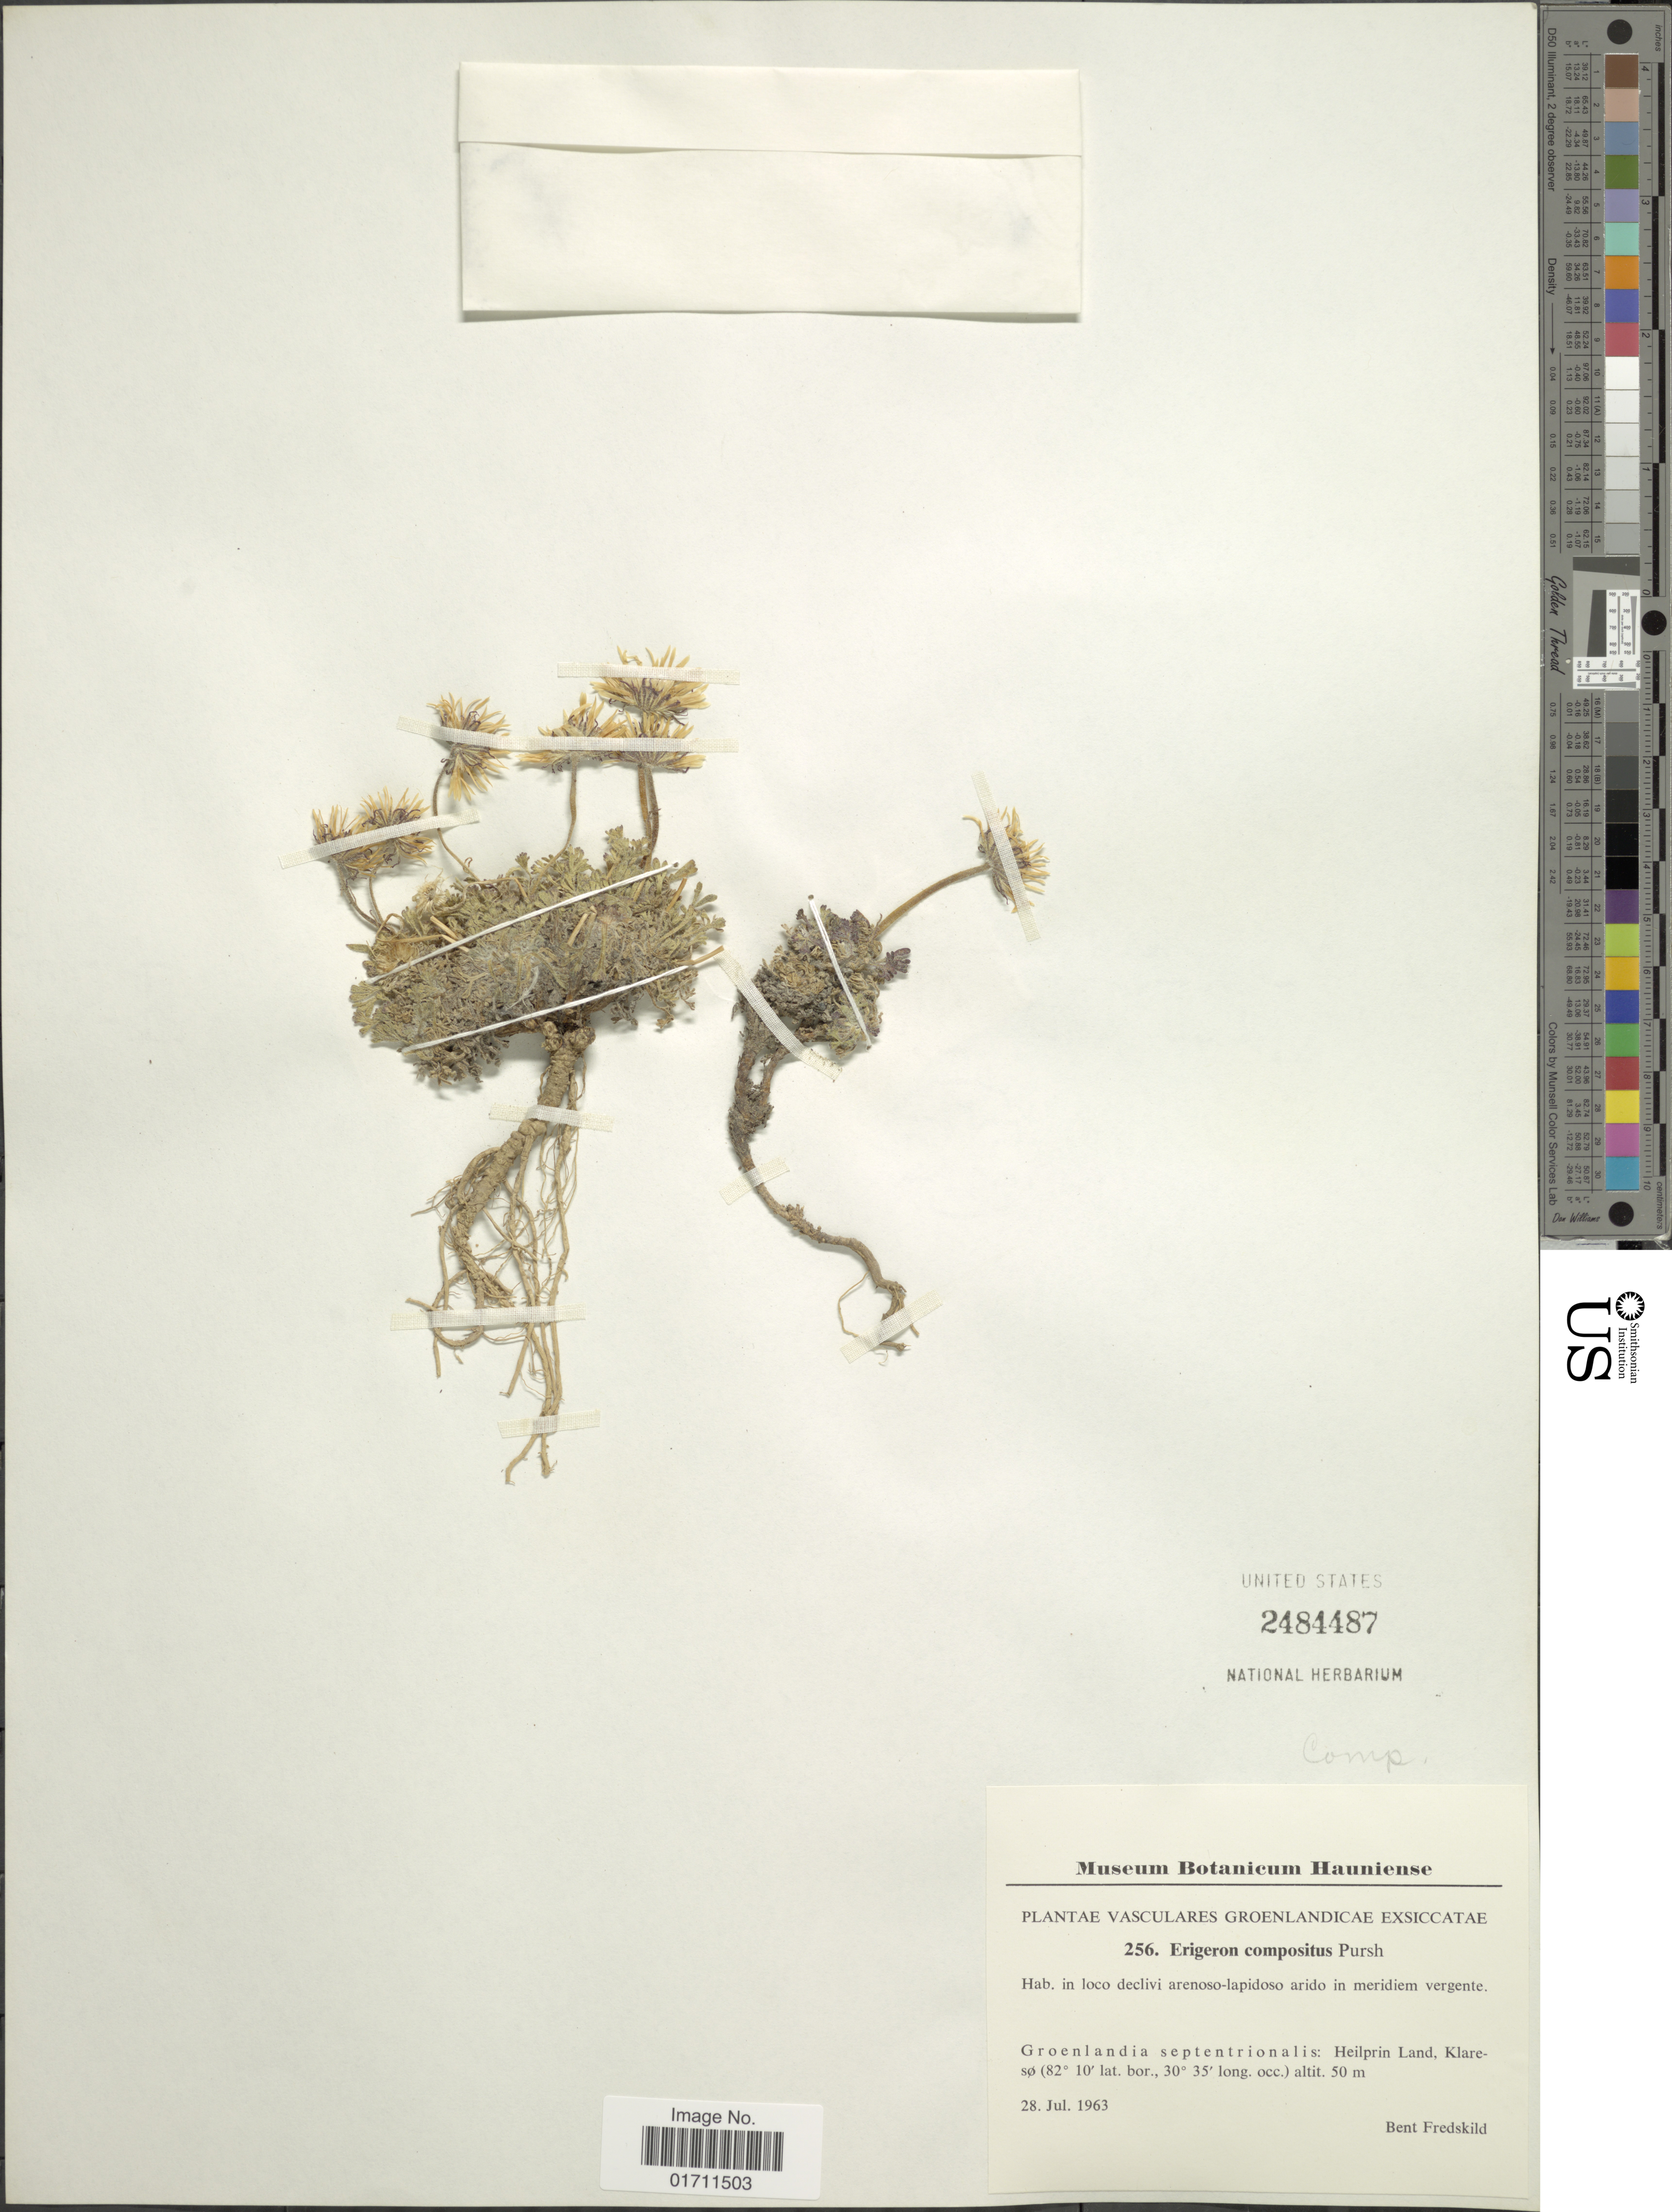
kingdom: Plantae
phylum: Tracheophyta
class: Magnoliopsida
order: Asterales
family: Asteraceae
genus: Erigeron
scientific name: Erigeron compositus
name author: Pursh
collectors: B. Fredskild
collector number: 256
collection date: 1963-07-28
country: Greenland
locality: Groenlandia septentrionalis: Heilprin Land, Klarsø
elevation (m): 50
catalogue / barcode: US 2484487